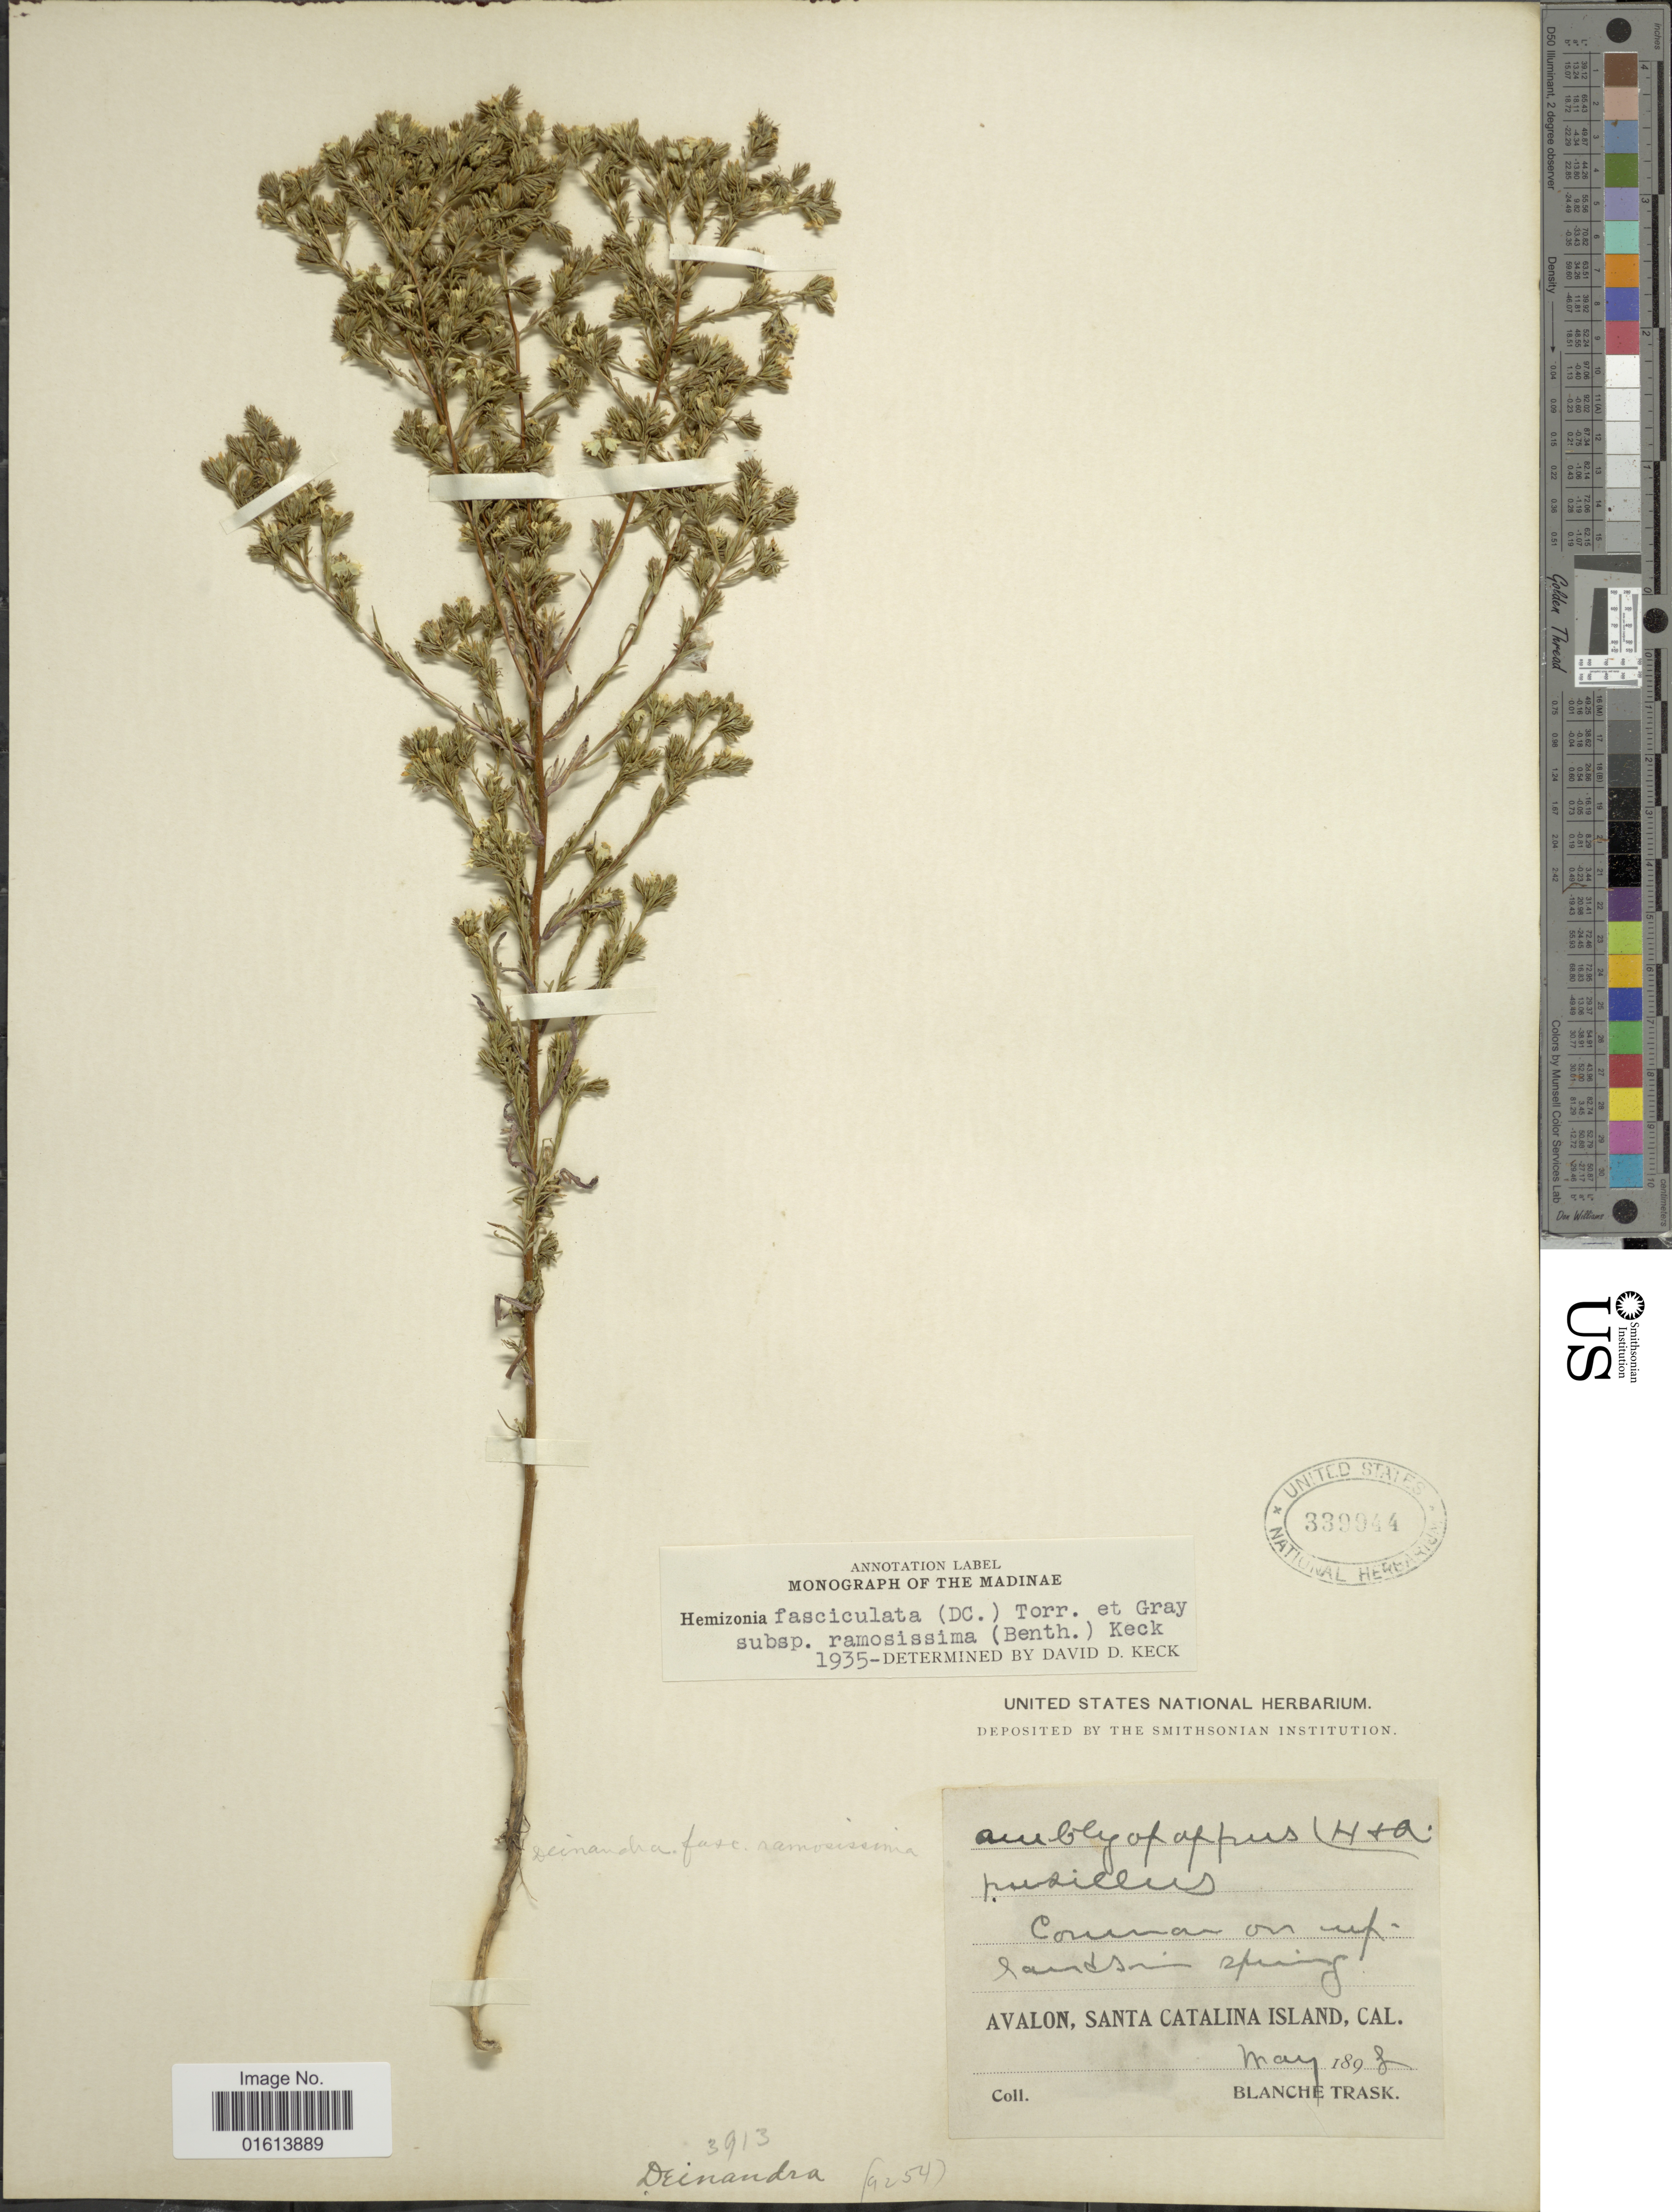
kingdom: Plantae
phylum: Tracheophyta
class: Magnoliopsida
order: Asterales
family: Asteraceae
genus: Hemizonia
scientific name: Hemizonia fasciculata subsp. ramosissima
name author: (Benth.) D.D. Keck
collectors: B. Trask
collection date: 1898-05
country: United States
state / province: California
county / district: Los Angeles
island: Santa Catalina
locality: Avalon, Santa Catalina Island, Cal. Sandsin Spring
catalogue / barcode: US 339944